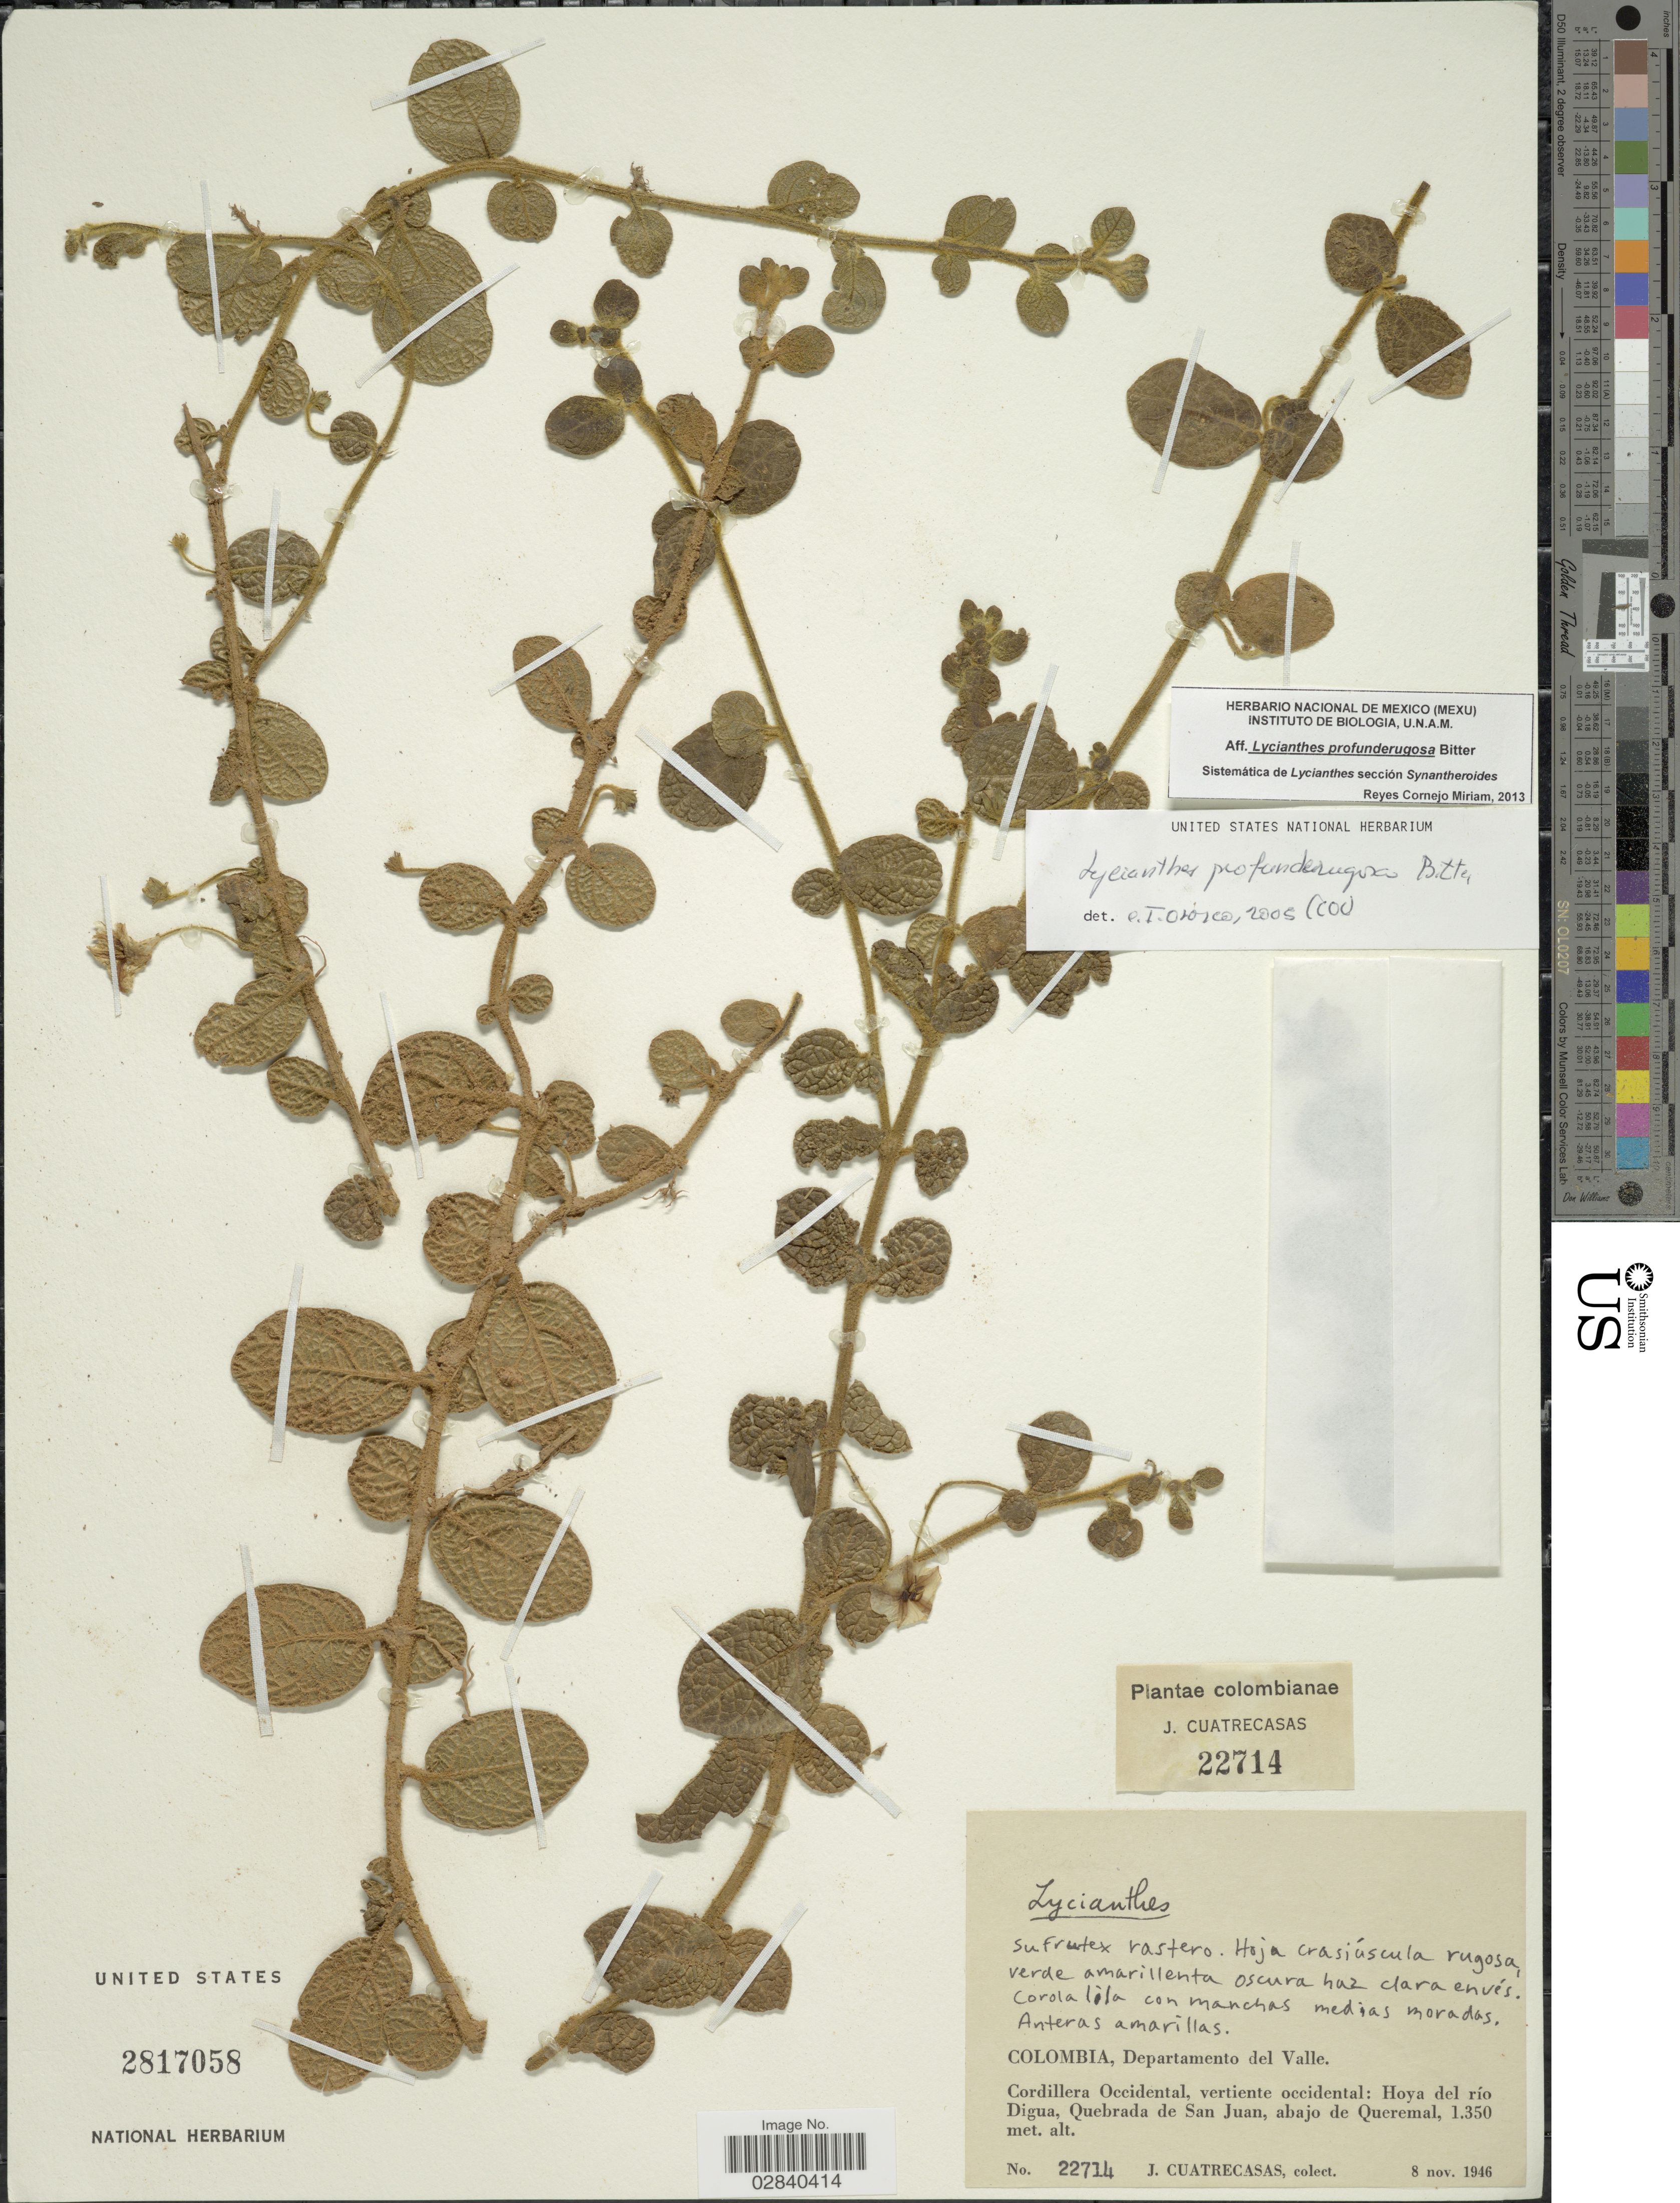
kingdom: Plantae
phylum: Tracheophyta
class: Magnoliopsida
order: Solanales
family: Solanaceae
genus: Lycianthes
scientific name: Lycianthes profunderugosa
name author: Bitter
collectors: J. Cuatrecasas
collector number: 22714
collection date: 1946-11-08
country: Colombia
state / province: Valle del Cauca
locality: Departamento del Valle. Cordillera Occidental, vertiente occidental: Hoya del río Digua, Quebrada de San Juan, abajo de Queremal.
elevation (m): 1350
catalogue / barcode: US 2817058